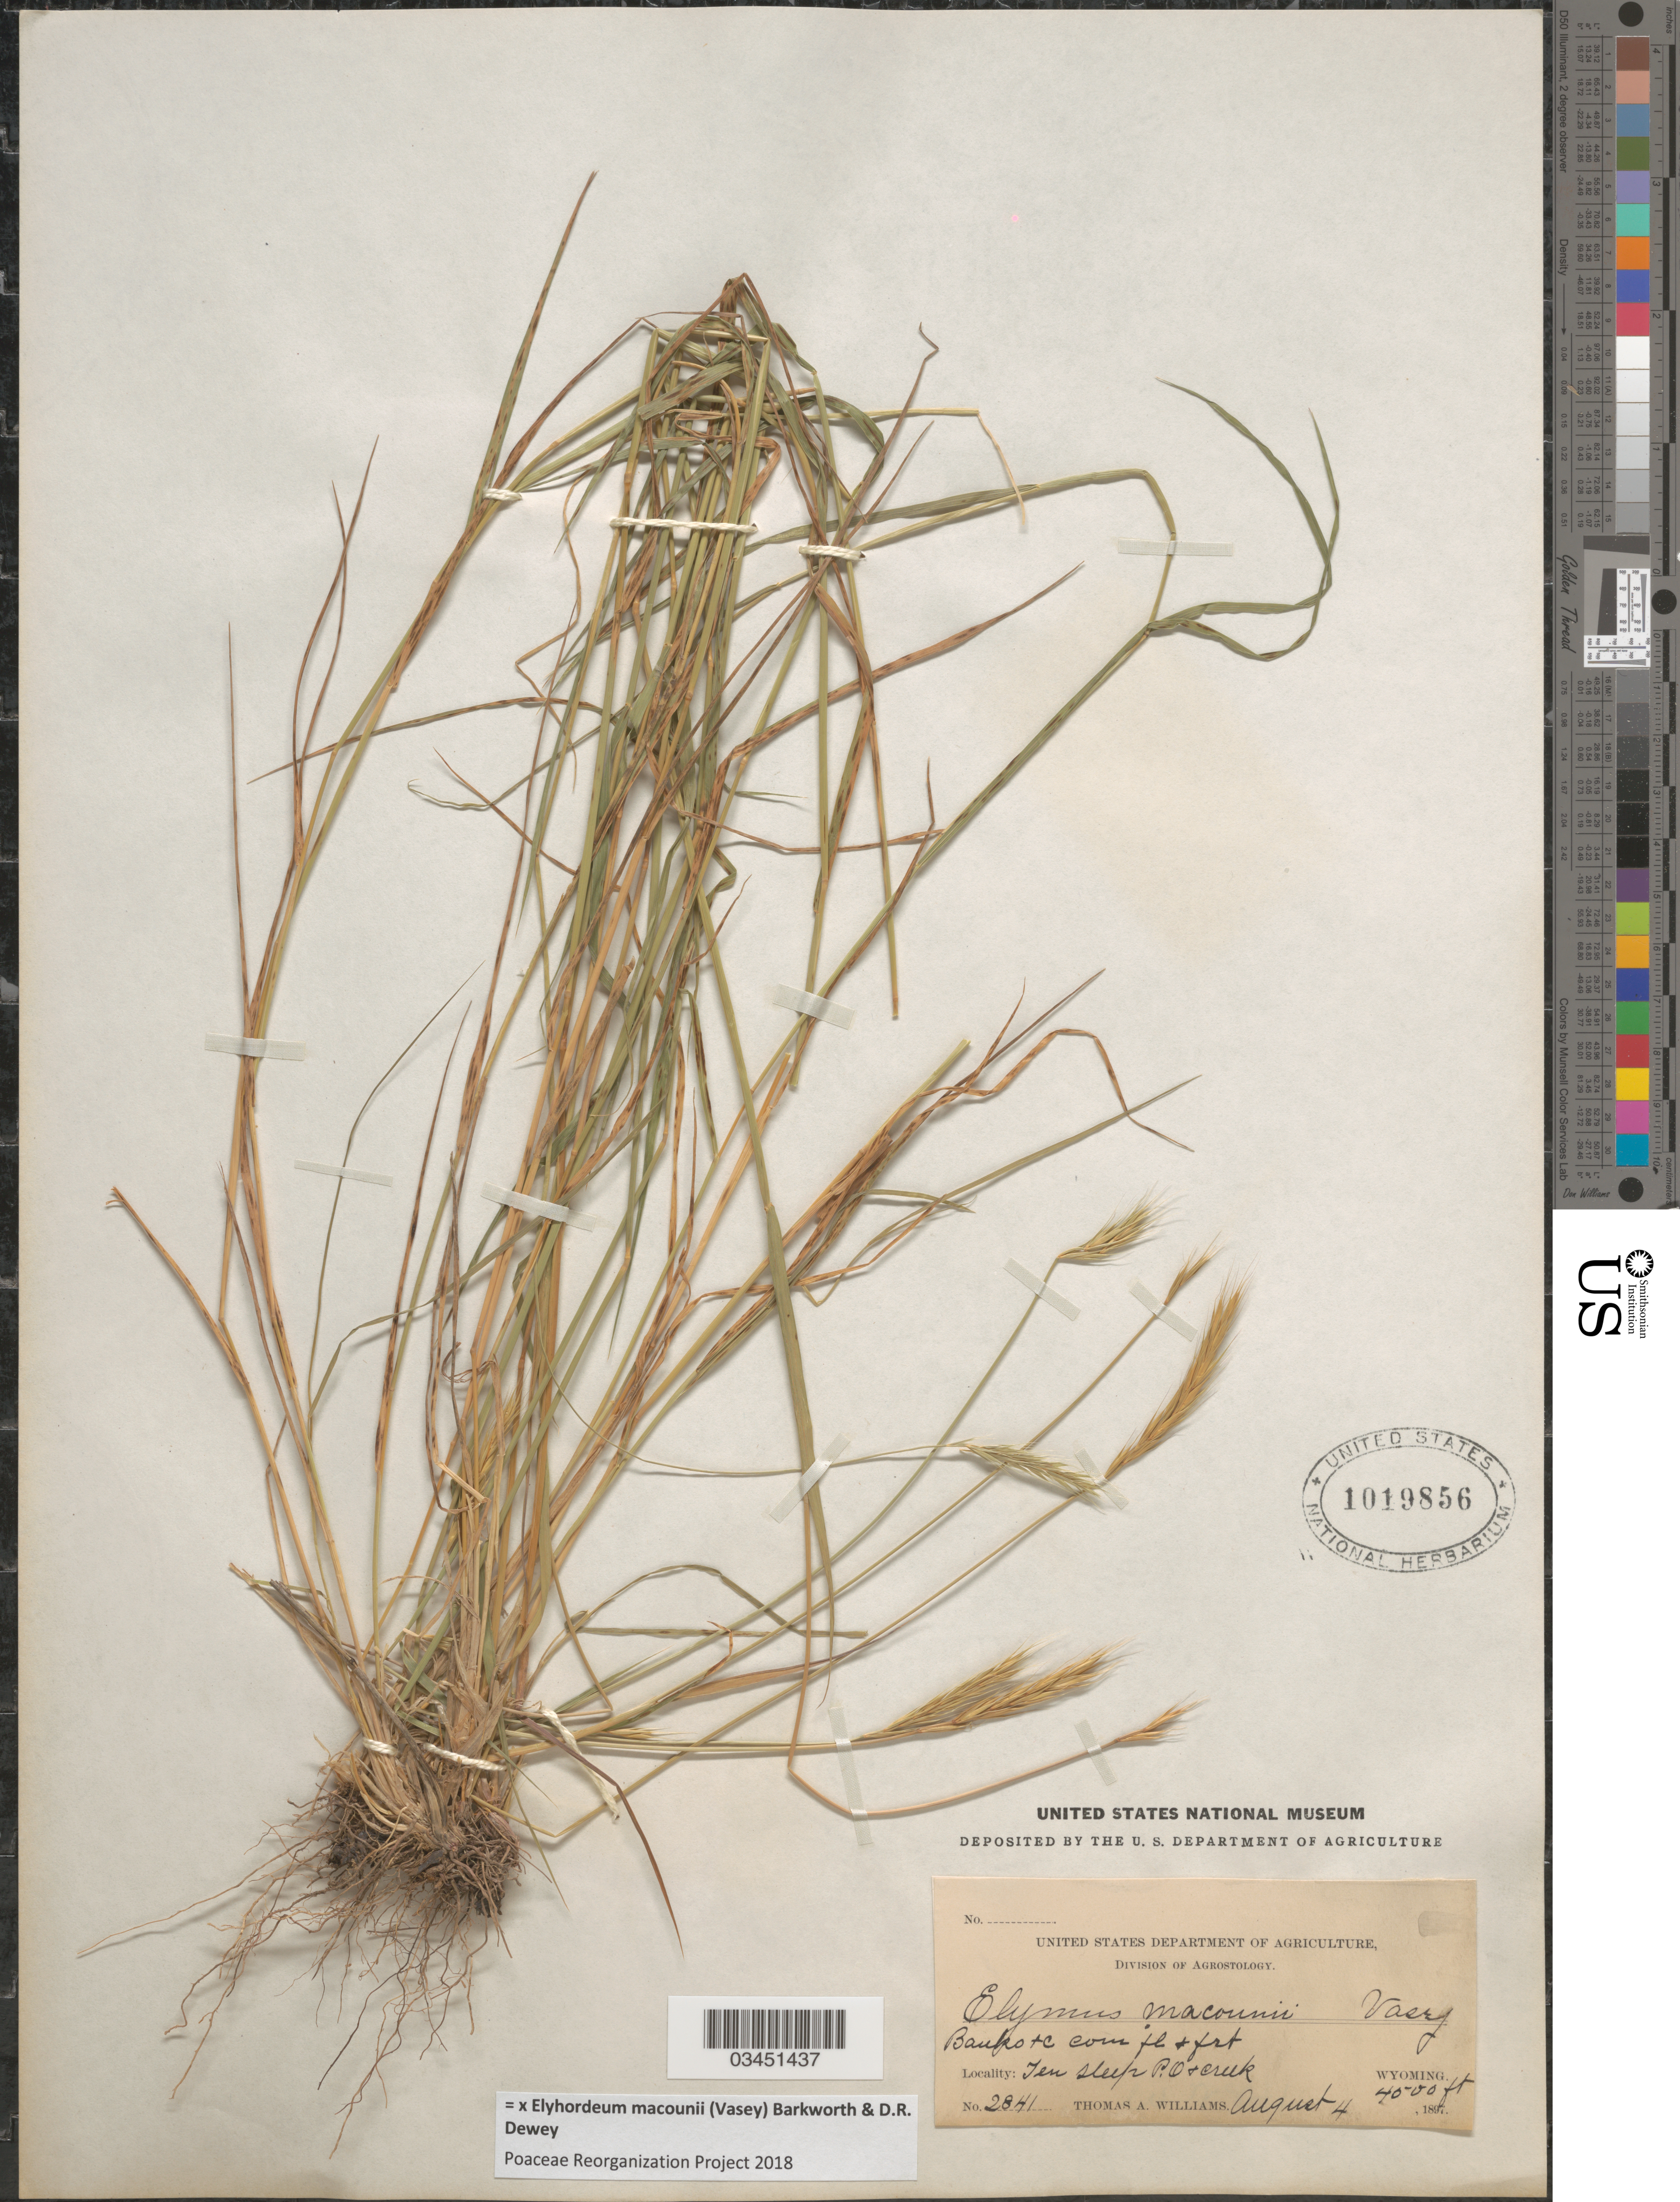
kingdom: Plantae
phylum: Tracheophyta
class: Liliopsida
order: Poales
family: Poaceae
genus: Elyhordeum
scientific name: x Elyhordeum macounii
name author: (Vasey) Barkworth & Dewey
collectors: T. A. Williams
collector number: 2841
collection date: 1897-08-04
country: United States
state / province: Wyoming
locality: Ten sleep P.O + creek.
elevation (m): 1372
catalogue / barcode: US 1019856